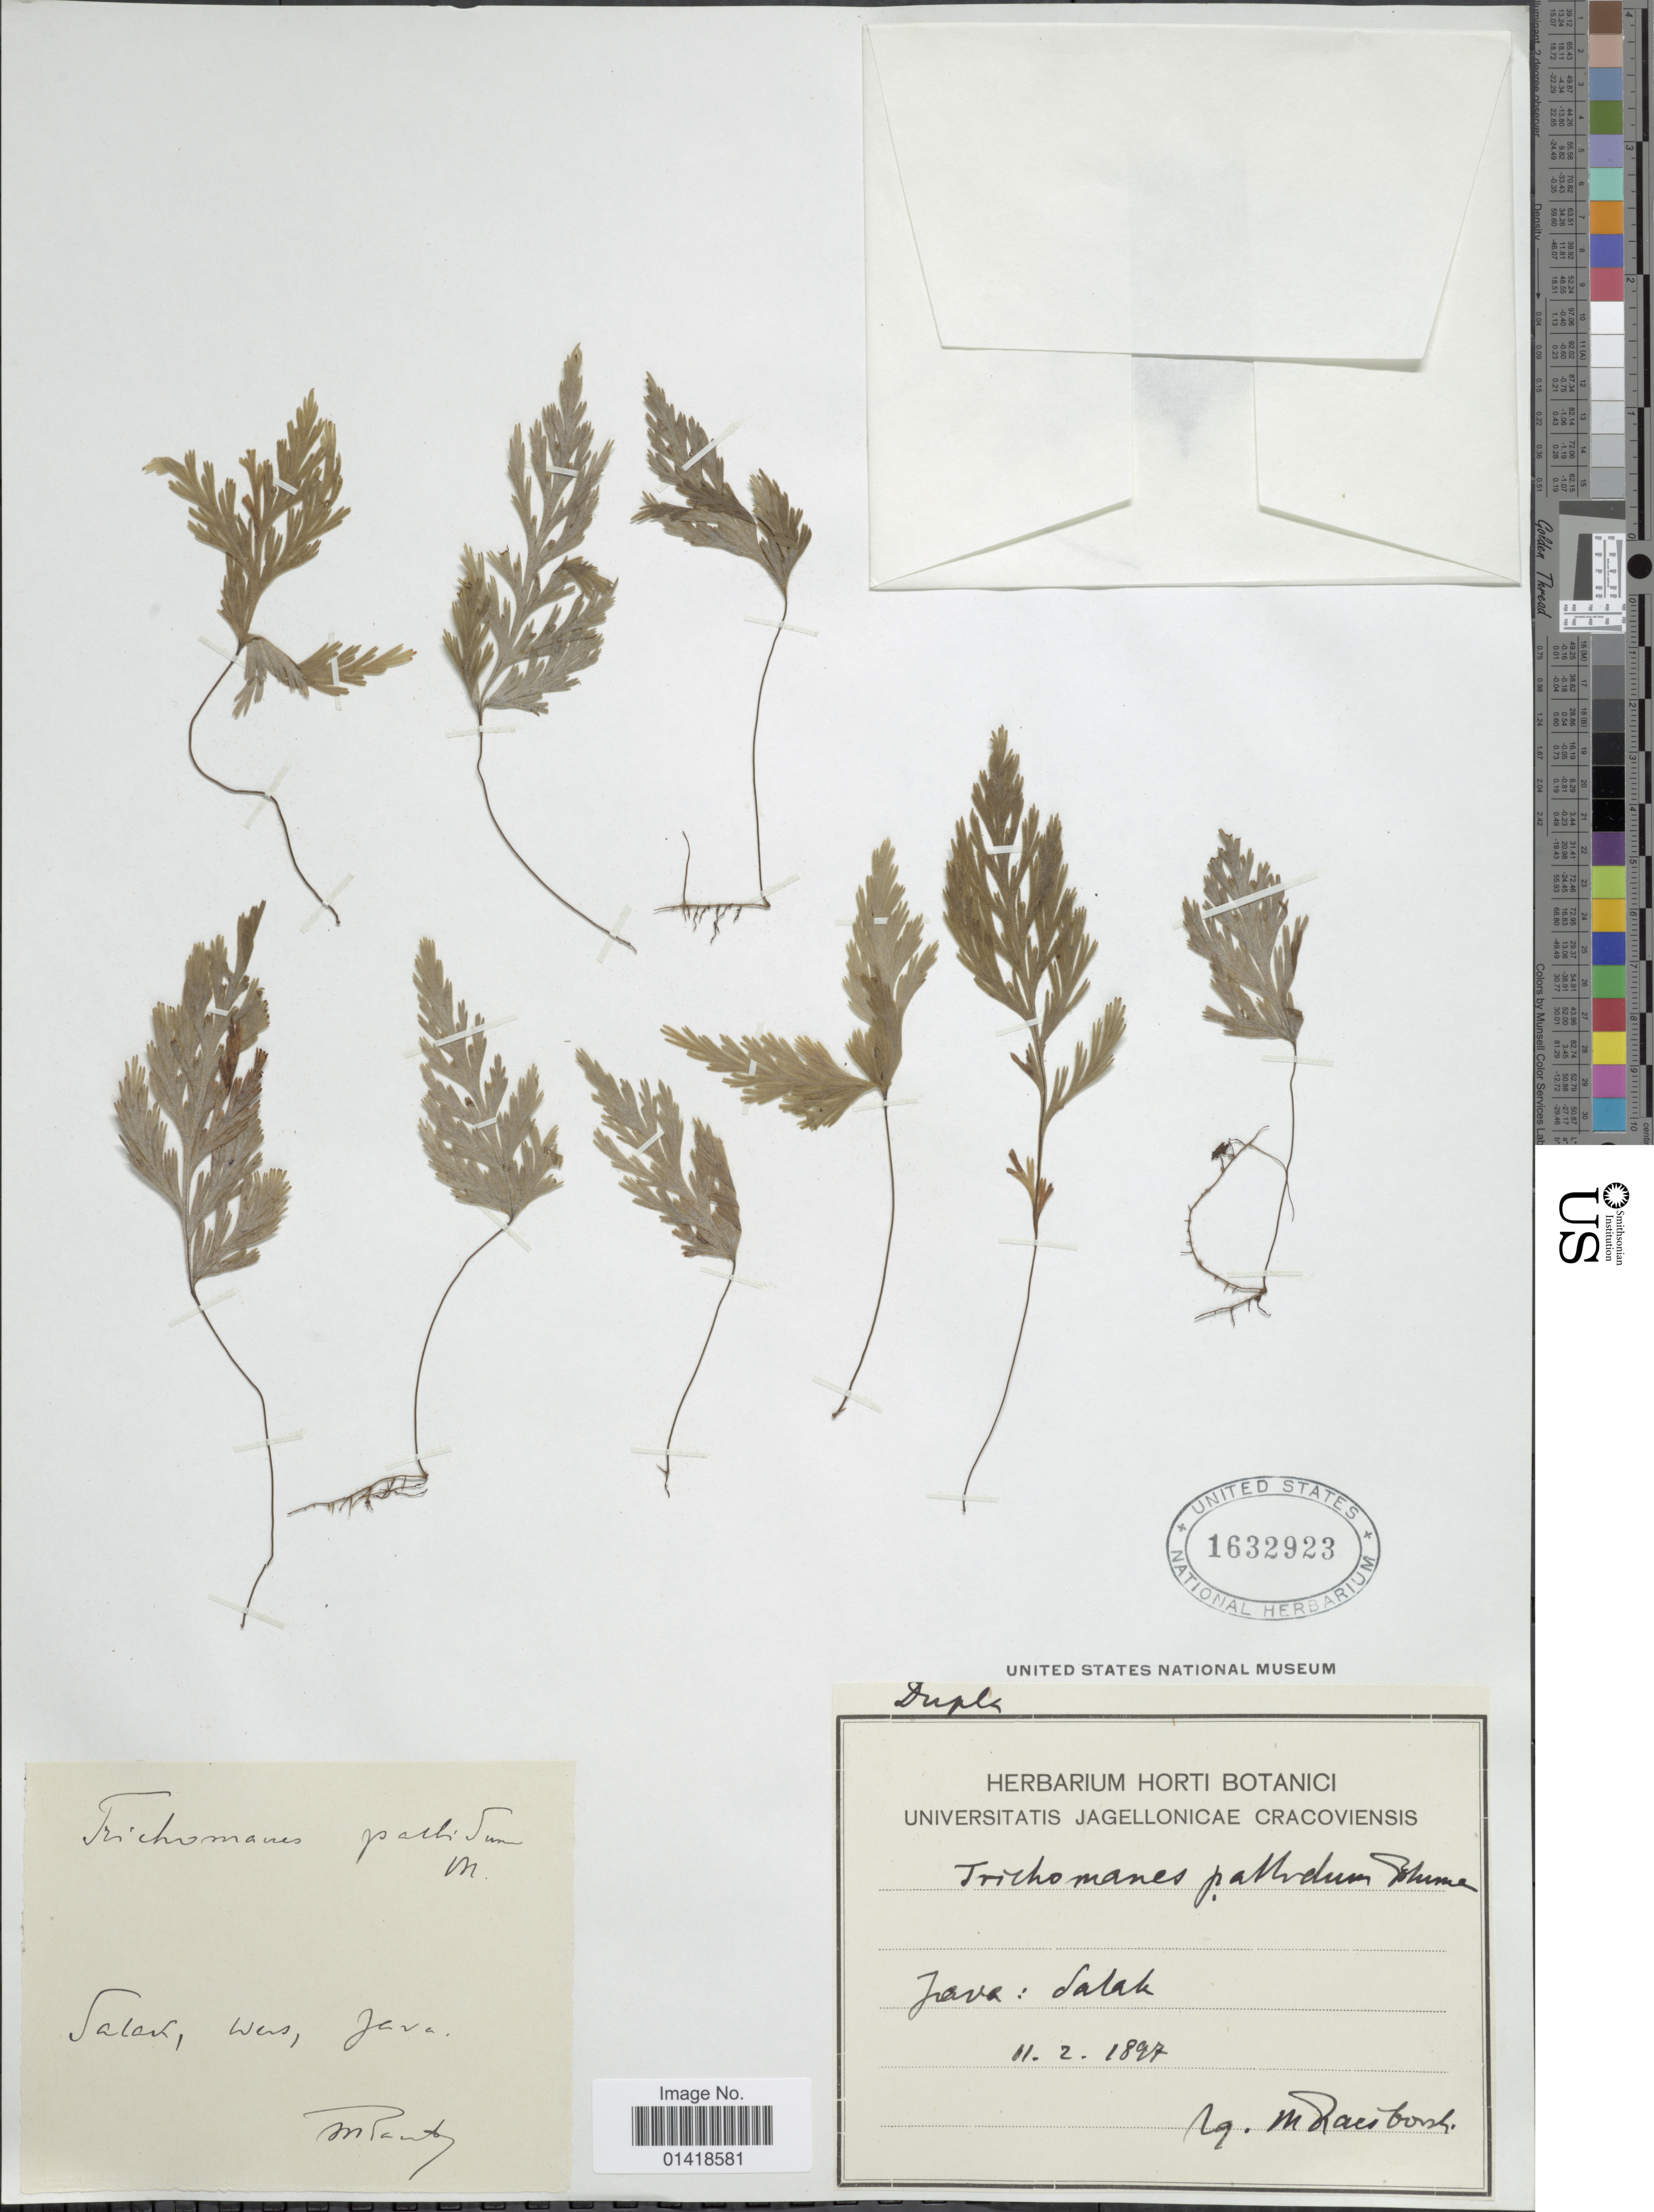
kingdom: Plantae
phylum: Tracheophyta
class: Polypodiopsida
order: Hymenophyllales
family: Hymenophyllaceae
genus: Hymenophyllum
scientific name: Hymenophyllum pallidum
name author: (Blume) Ebihara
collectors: M. Raciborski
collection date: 1897-02-11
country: Indonesia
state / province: Java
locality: Salak, wers [interpreted]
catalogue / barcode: US 1632923